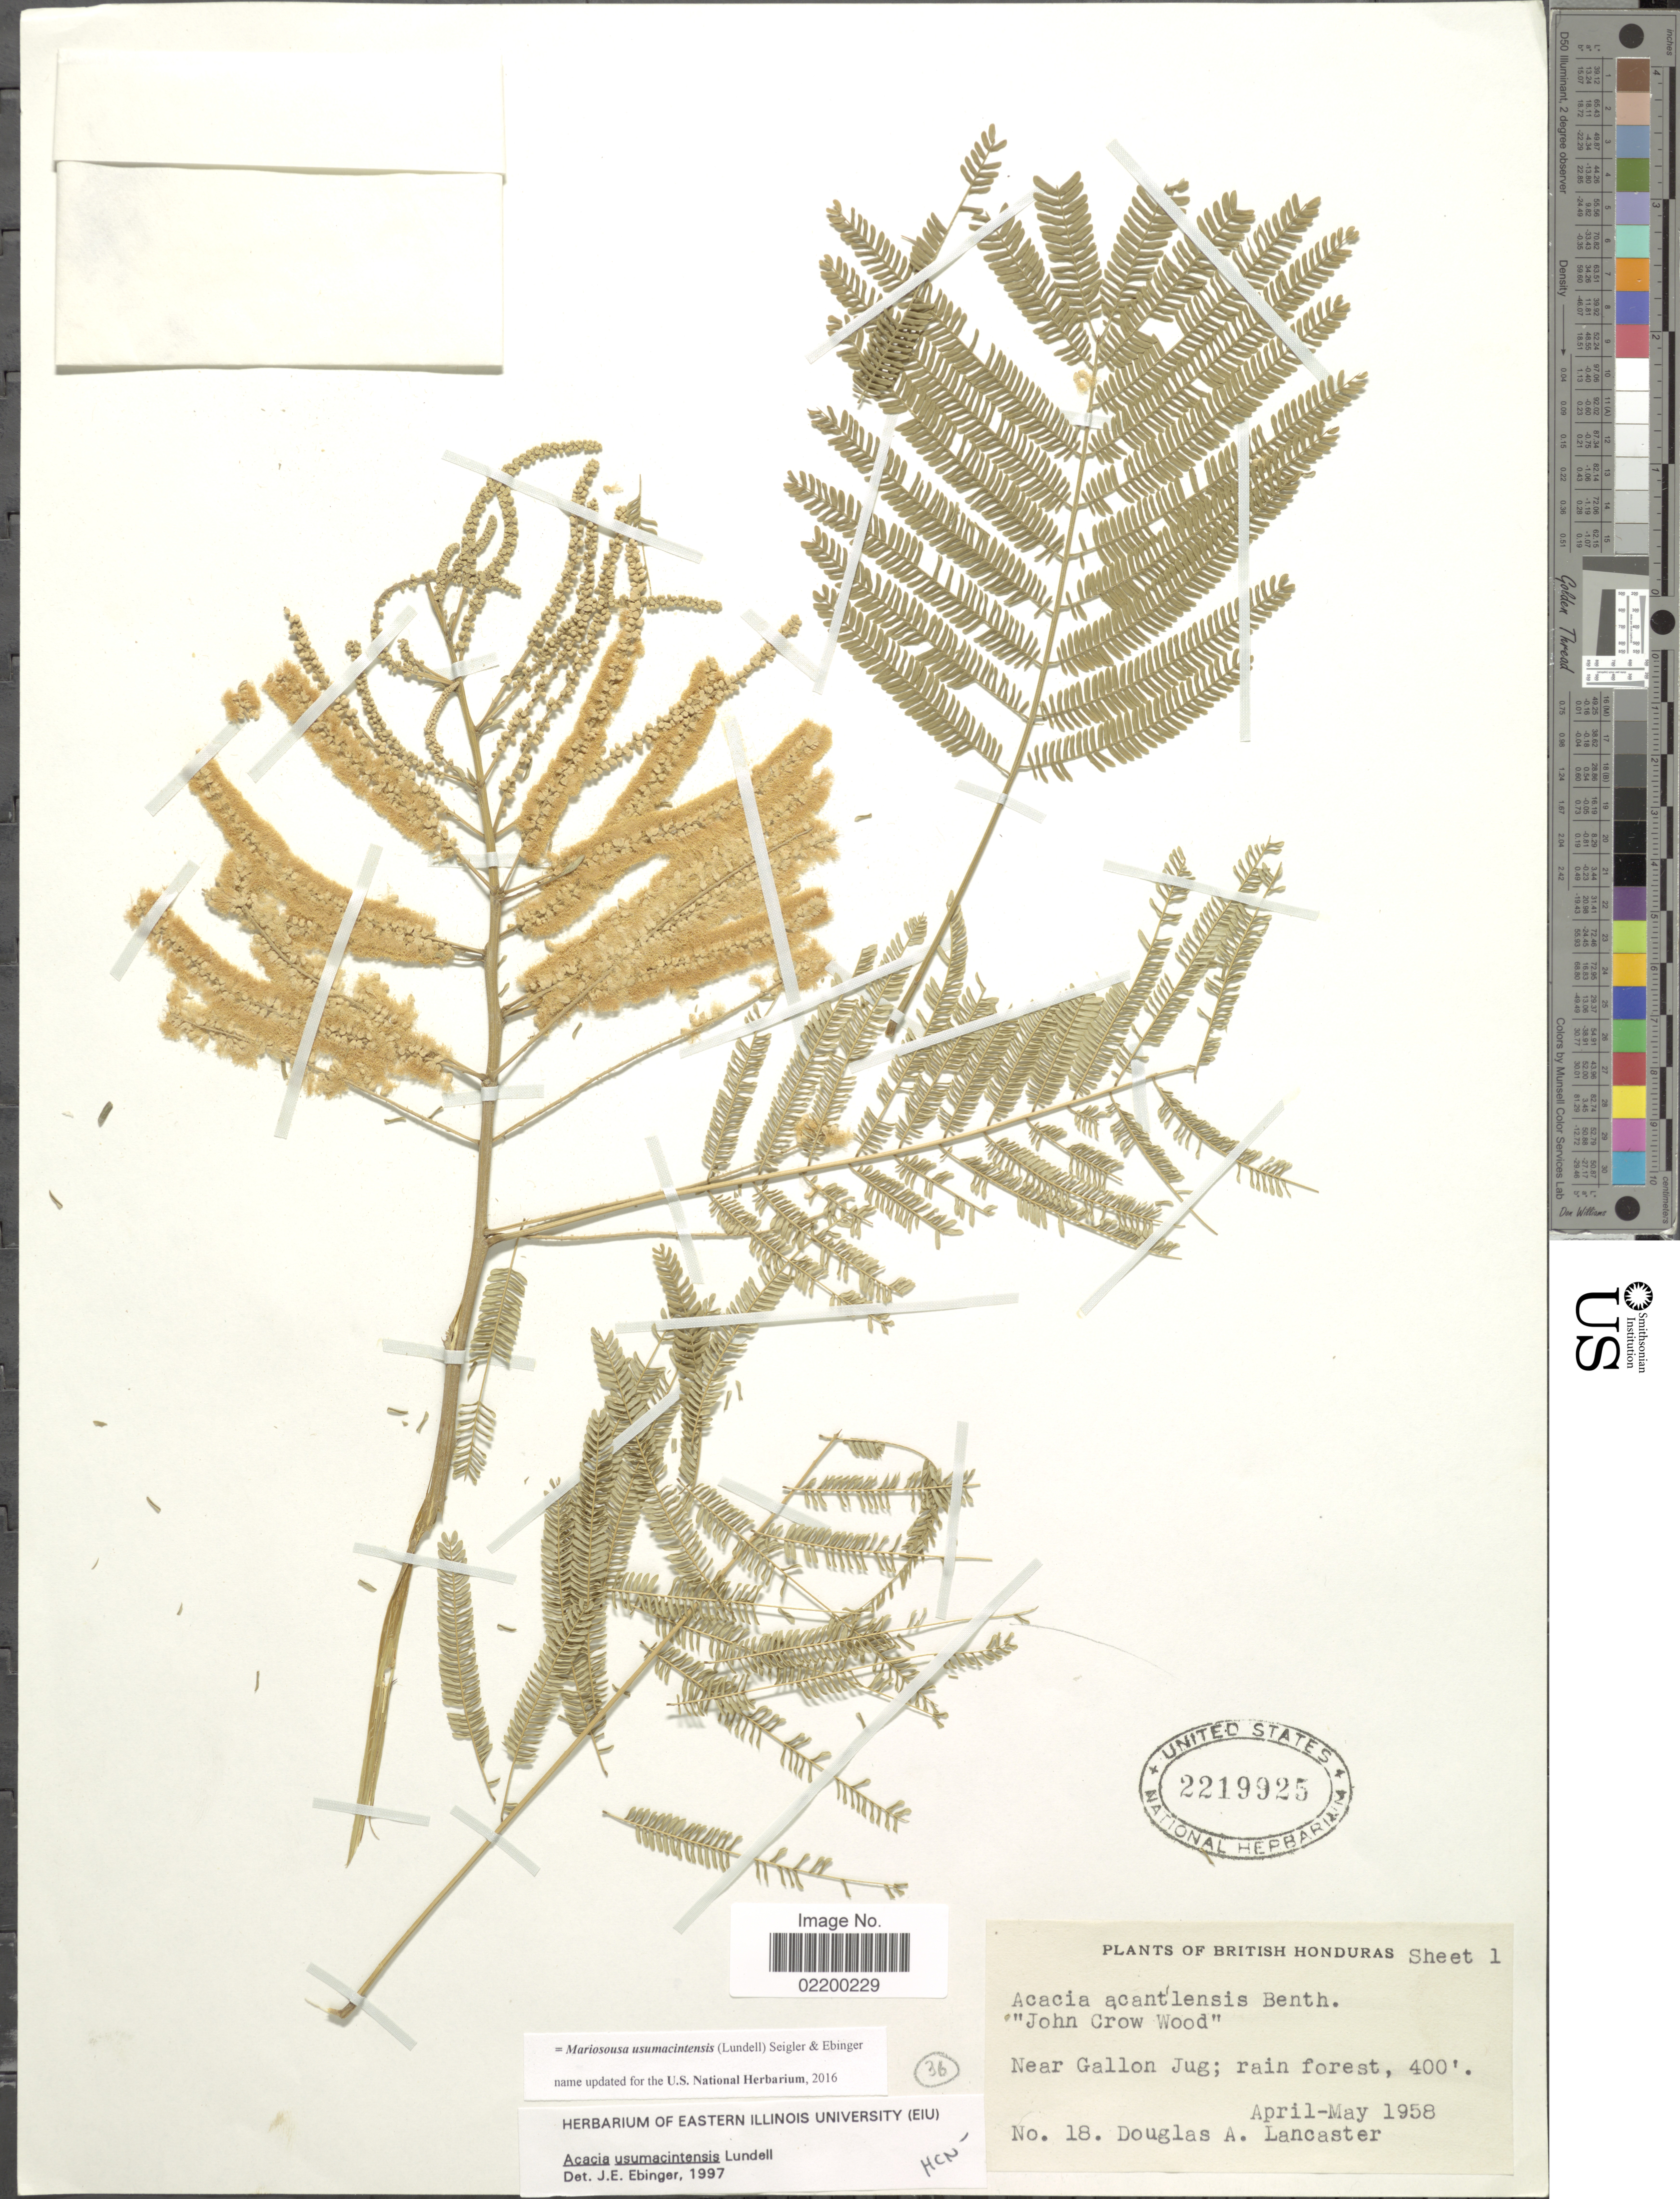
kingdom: Plantae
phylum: Tracheophyta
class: Magnoliopsida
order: Fabales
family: Fabaceae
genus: Mariosousa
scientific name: Mariosousa usumacintensis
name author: (Lundell) Seigler & Ebinger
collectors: D. Lancaster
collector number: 18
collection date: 1958-04/1958-05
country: Belize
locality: British Hondura, 'John Crow Wood', Near Gallon Jug; rain forest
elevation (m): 122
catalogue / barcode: US 2219925